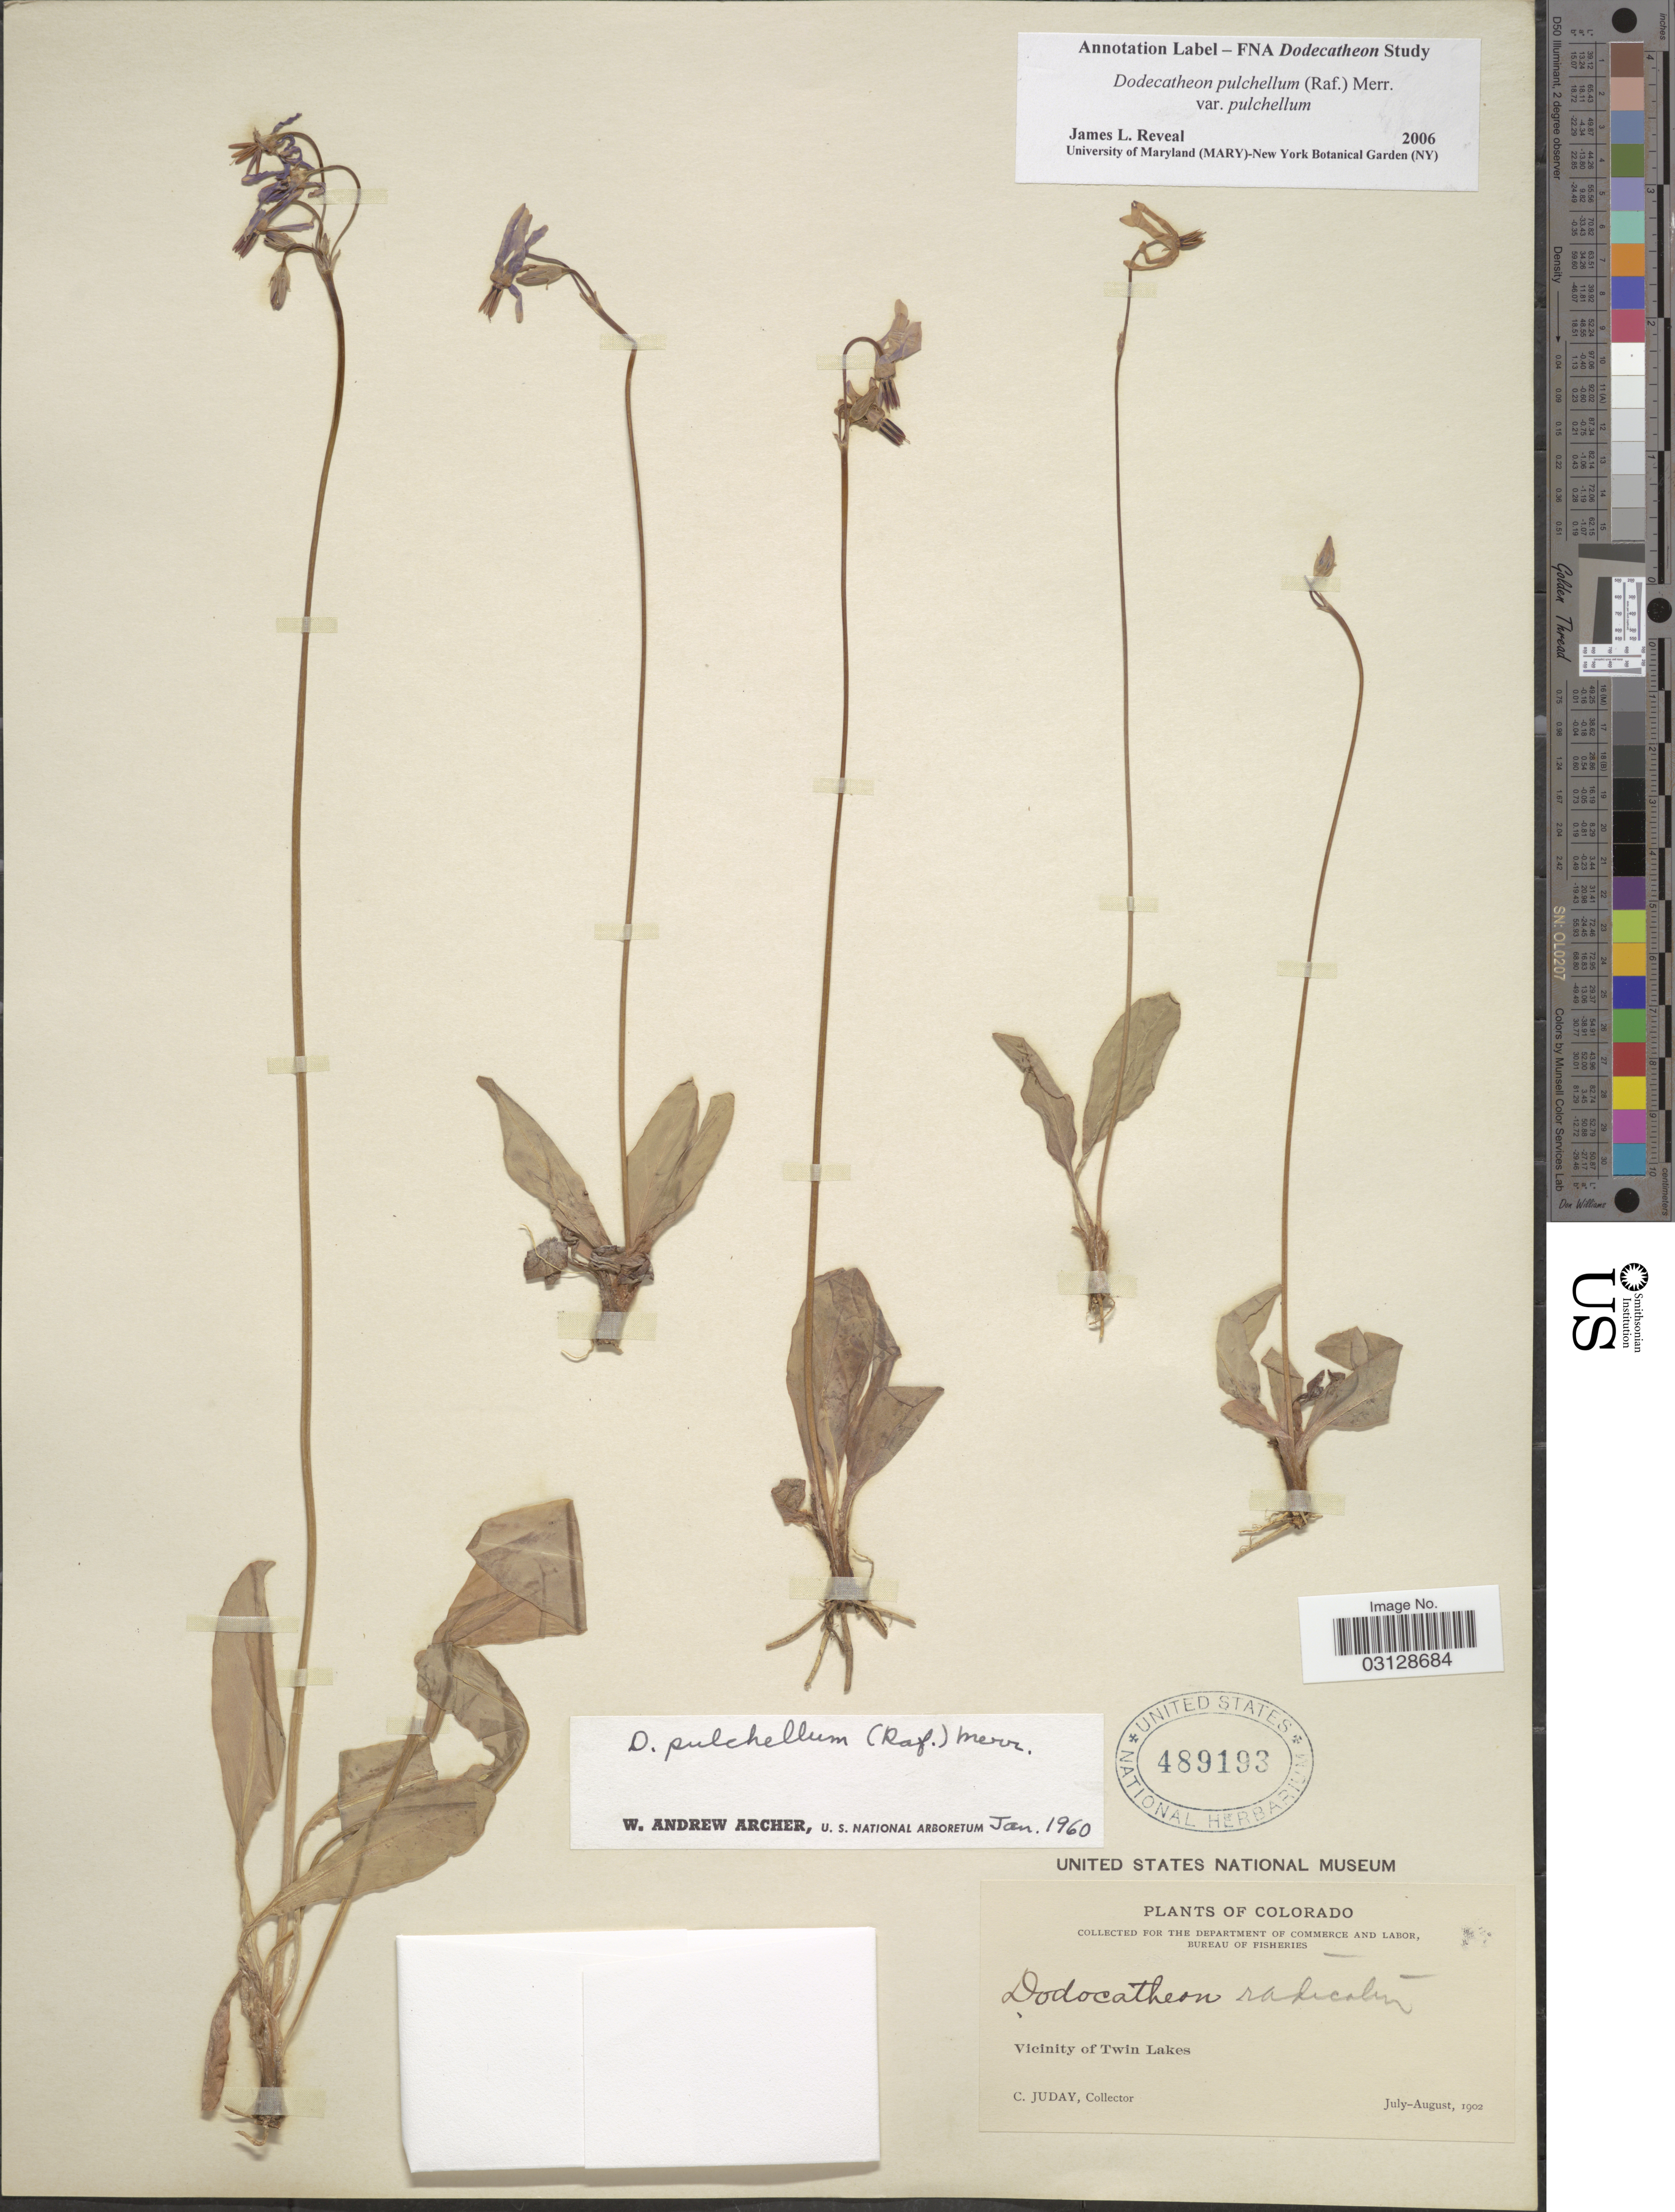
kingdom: Plantae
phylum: Tracheophyta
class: Magnoliopsida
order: Ericales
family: Primulaceae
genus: Dodecatheon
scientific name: Dodecatheon pulchellum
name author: (Raf.) Merr.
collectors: C. Juday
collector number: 7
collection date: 1902-07/1902-08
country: United States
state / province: Colorado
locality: Vicinity of Twin Lakes.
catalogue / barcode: US 489193